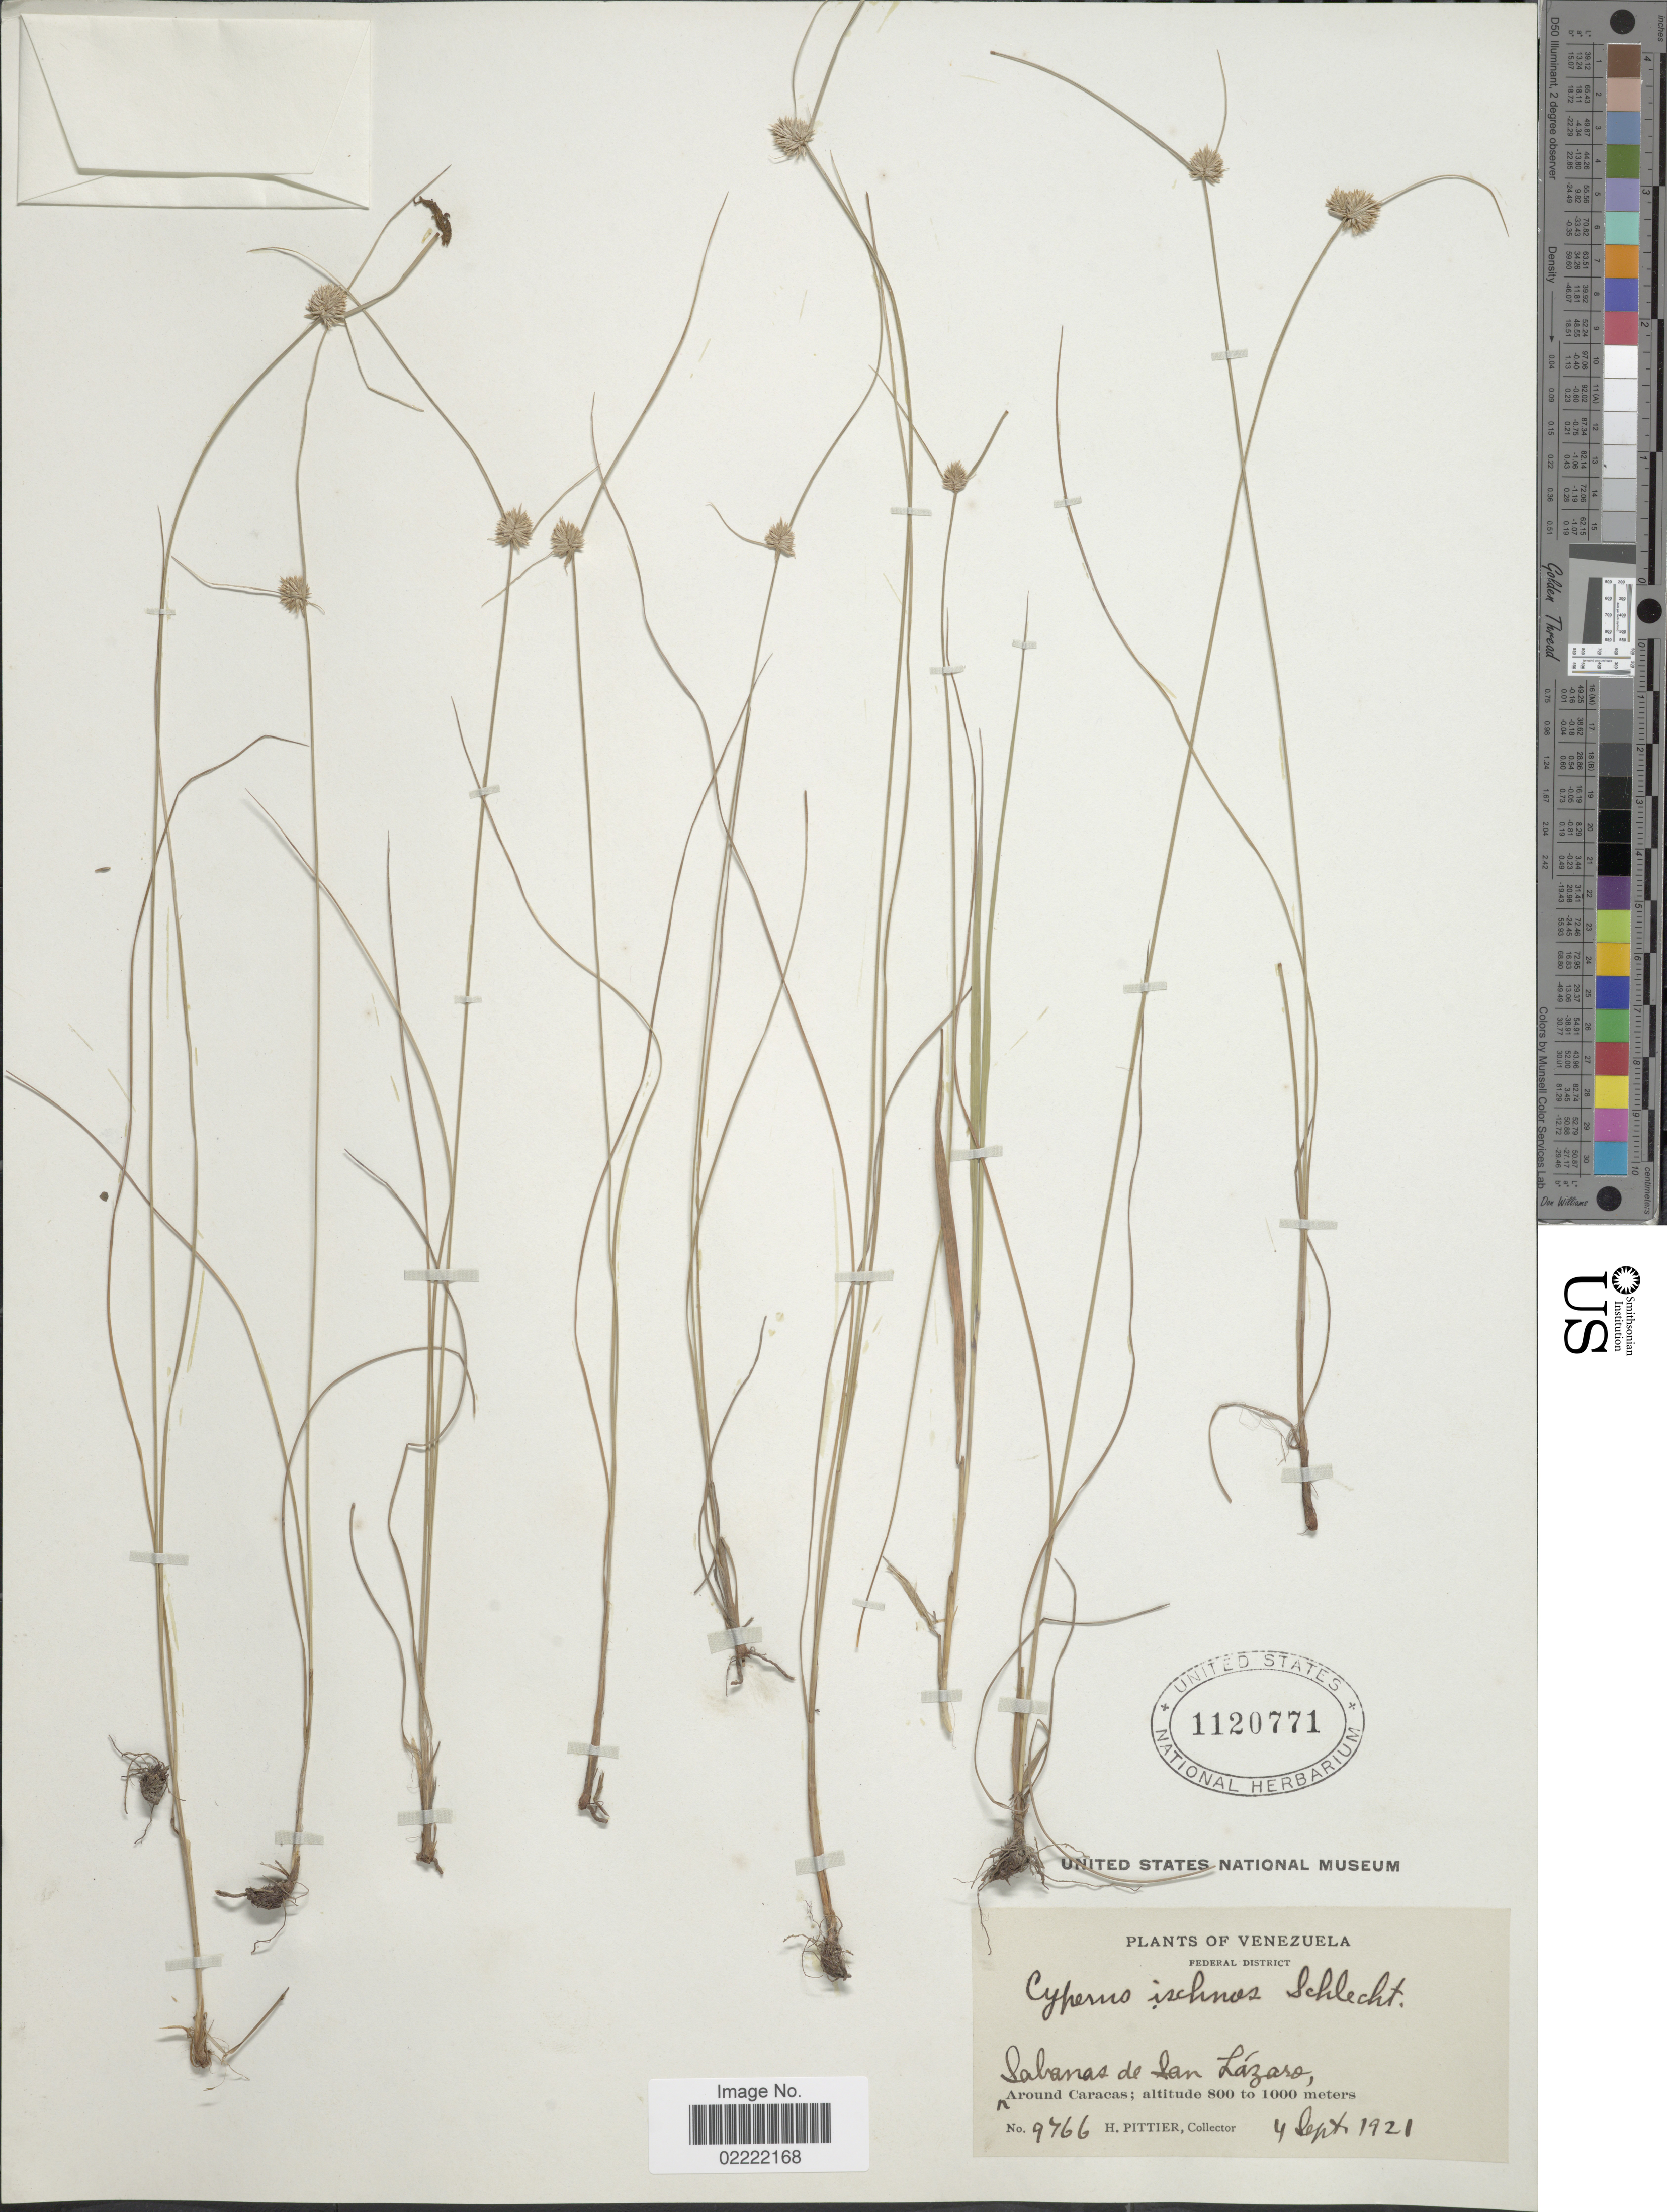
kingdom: Plantae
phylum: Tracheophyta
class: Liliopsida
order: Poales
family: Cyperaceae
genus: Cyperus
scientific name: Cyperus ischnos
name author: Schltdl.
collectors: H. F. Pittier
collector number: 9766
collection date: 1921-09-04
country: Venezuela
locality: Federal District, Sabanas de San Lázaro, Around Caracas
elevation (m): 800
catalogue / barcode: US 1120771